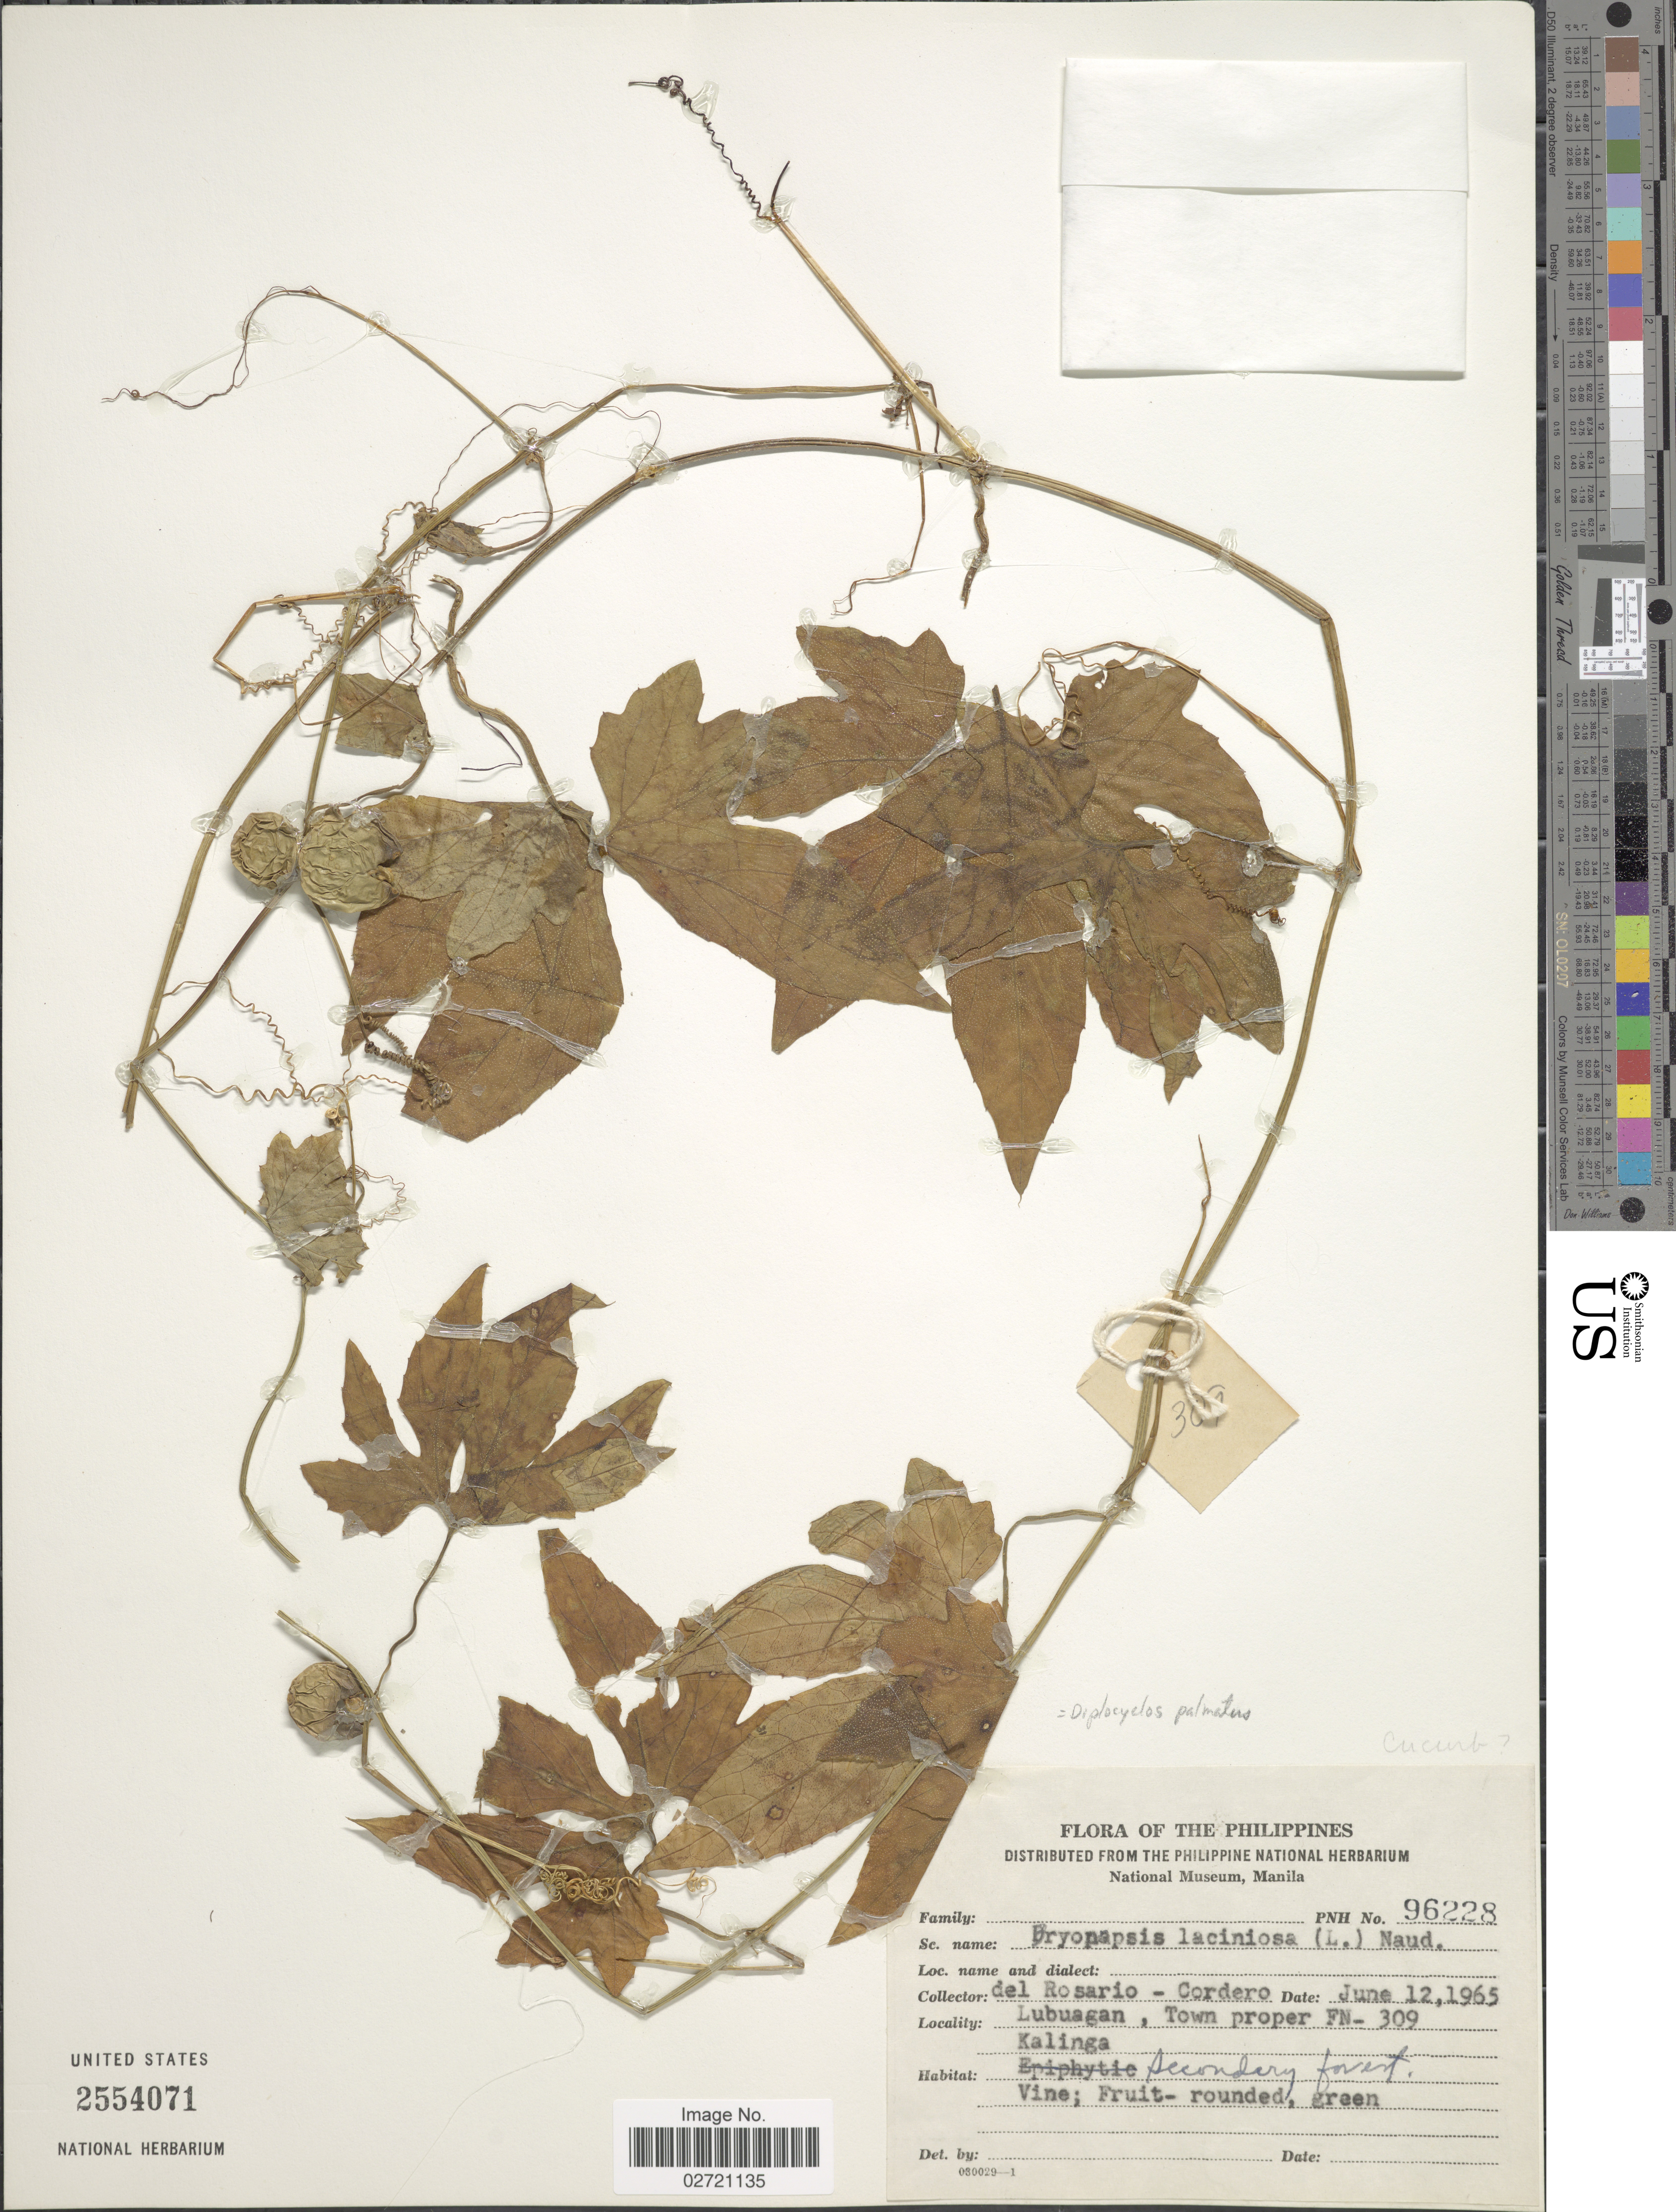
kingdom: Plantae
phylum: Tracheophyta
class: Magnoliopsida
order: Cucurbitales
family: Cucurbitaceae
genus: Diplocyclos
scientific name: Diplocyclos palmatus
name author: (L.) C. Jeffrey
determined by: Strong, Mark T., (BOT), Smithsonian Institution - National Museum of Natural History (UNITED STATES)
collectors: Del Rosario & -. Cordero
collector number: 96228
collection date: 1965-06-12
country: Philippines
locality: Lubuagan, Town proper FN- 309. Kalinga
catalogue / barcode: US 2554071